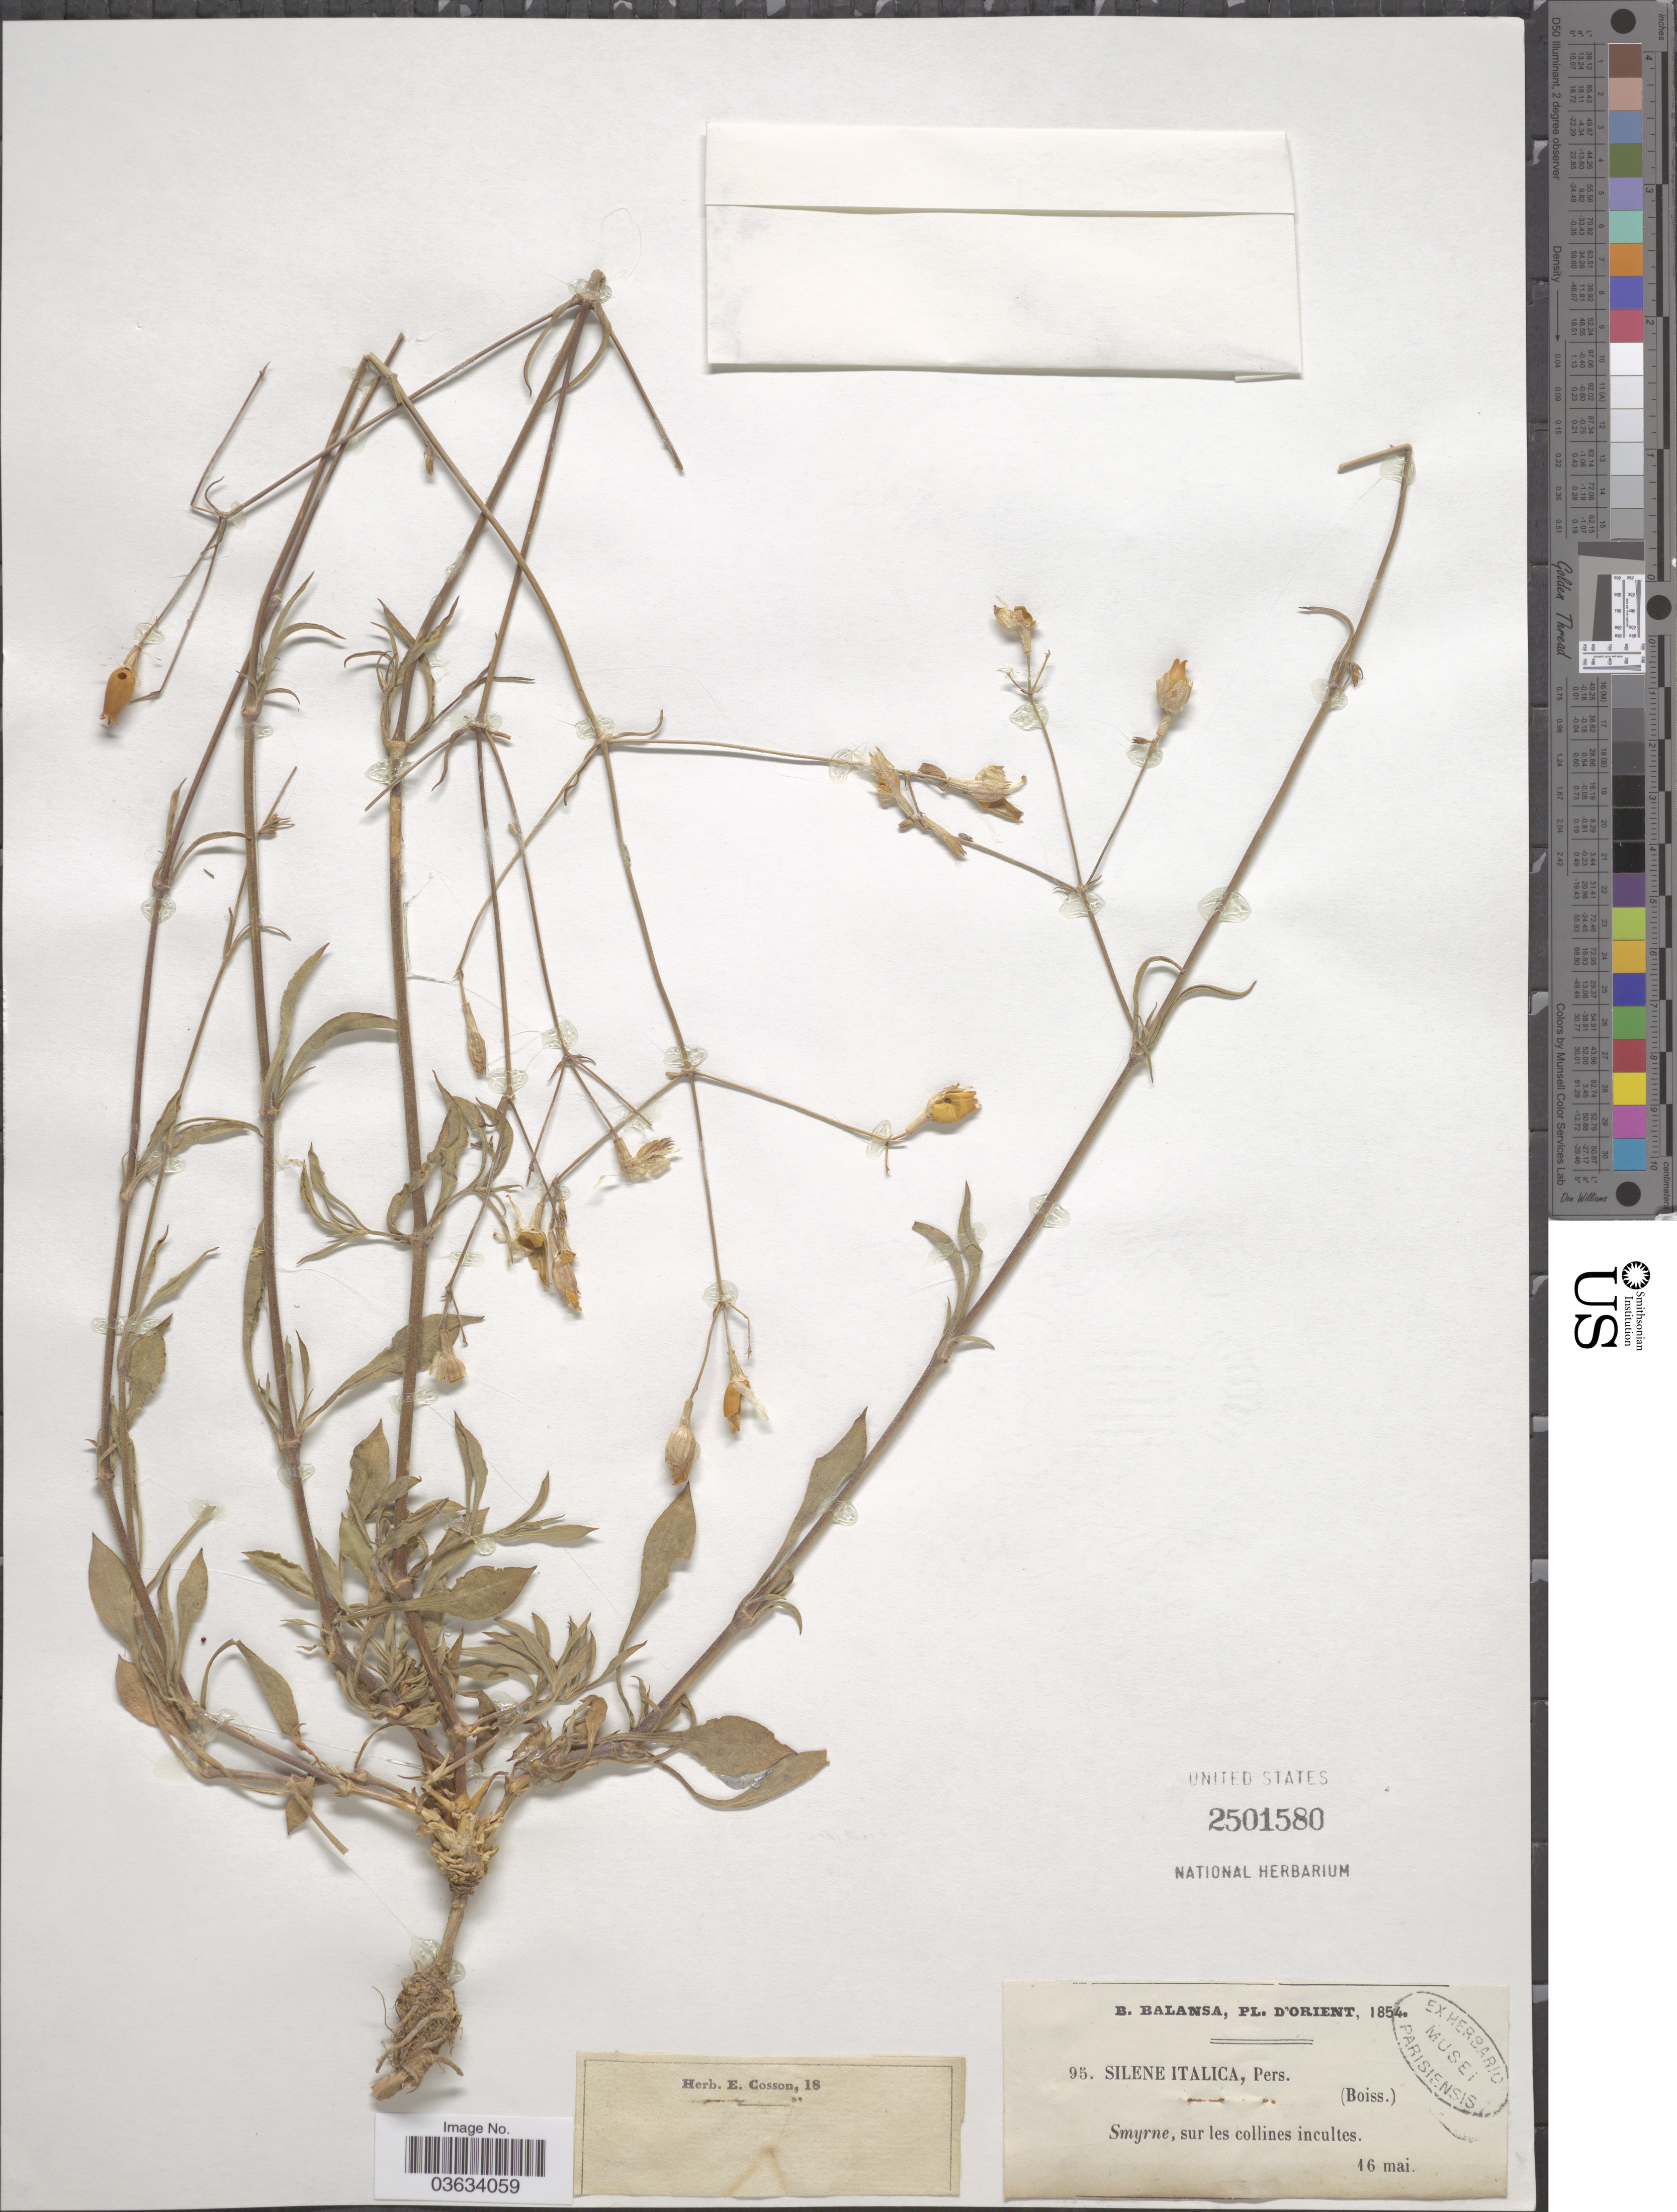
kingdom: Plantae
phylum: Tracheophyta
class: Magnoliopsida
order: Caryophyllales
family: Caryophyllaceae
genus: Silene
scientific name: Silene italica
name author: (L.) Pers.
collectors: B. Balansa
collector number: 95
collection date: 1854-05-16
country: Turkey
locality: Orient. Smyrne.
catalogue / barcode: US 2501580